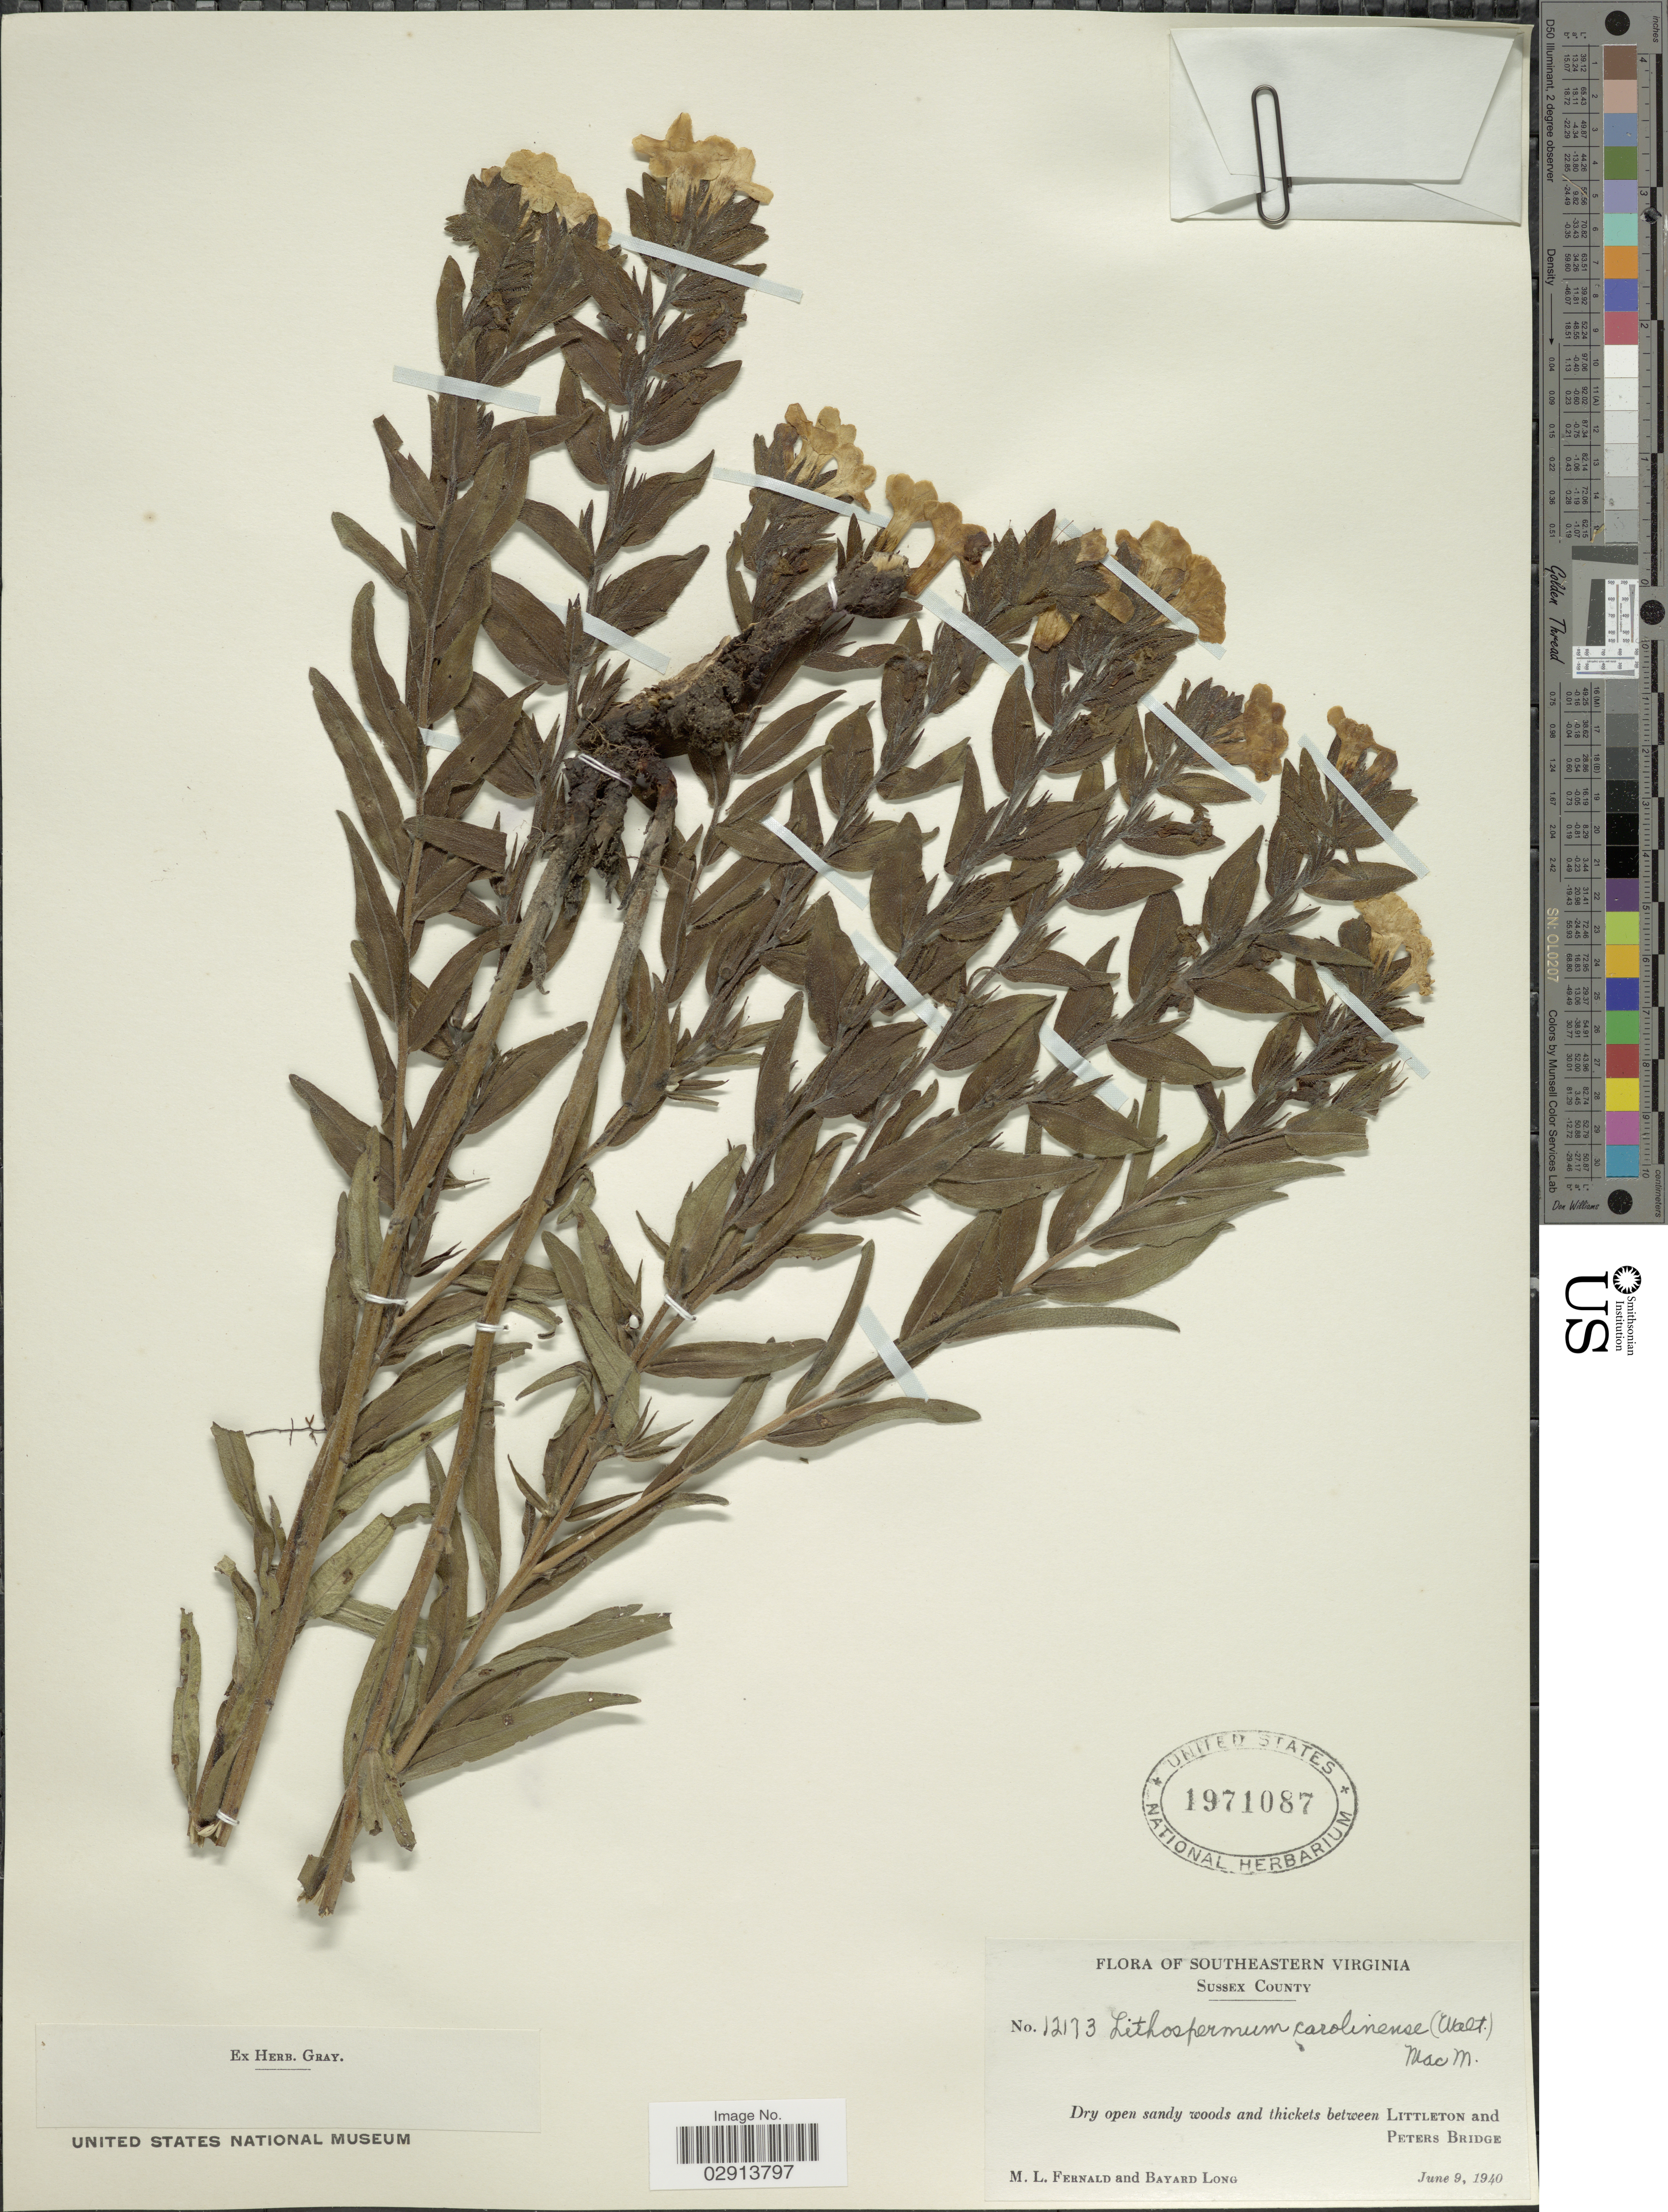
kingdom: Plantae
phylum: Tracheophyta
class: Magnoliopsida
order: Boraginales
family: Boraginaceae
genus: Lithospermum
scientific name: Lithospermum caroliniense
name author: (J.F. Gmel.) MacMill.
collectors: M. L. Fernald & B. Long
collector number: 12173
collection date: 1940-06-09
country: United States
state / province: Virginia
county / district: Sussex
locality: Southeastern Virginia. Sussex County. Dry open sandy woods and thickets between Littleton and Peters Bridge.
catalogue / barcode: US 1971087